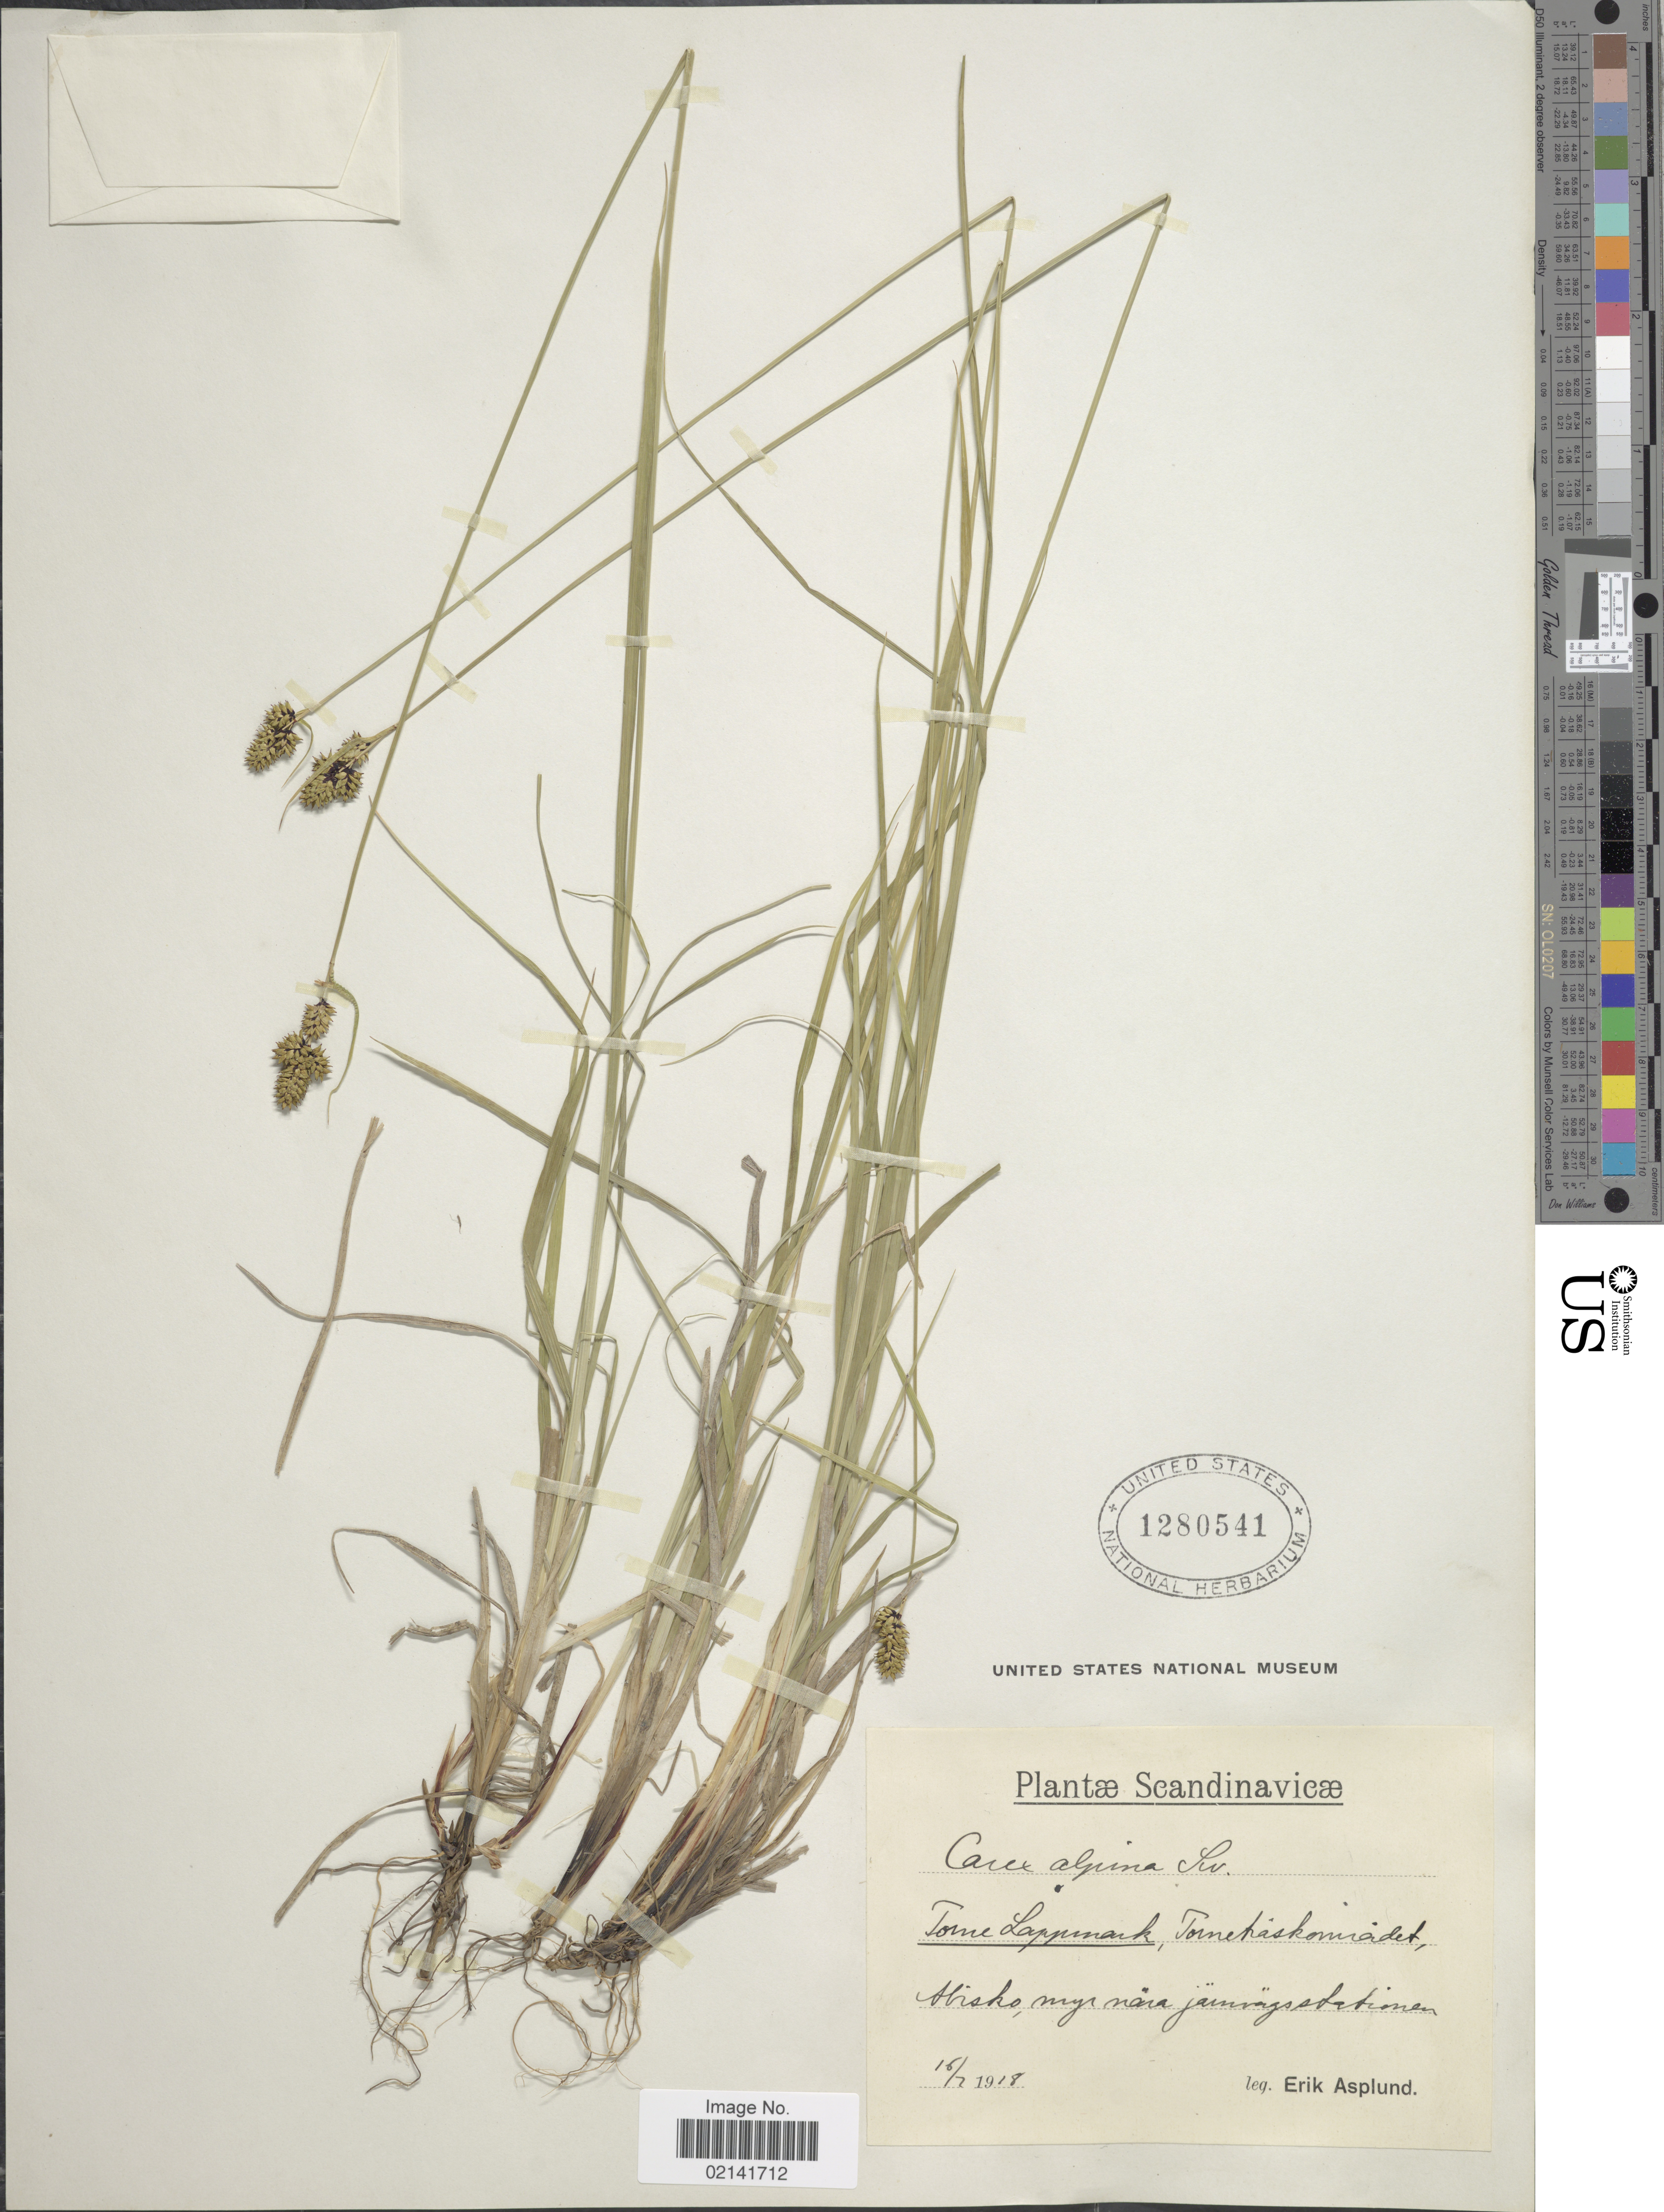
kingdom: Plantae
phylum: Tracheophyta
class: Liliopsida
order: Poales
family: Cyperaceae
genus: Carex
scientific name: Carex norvegica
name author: Retz.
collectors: E. Asplund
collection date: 1918-02-16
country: Sweden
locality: Scandinavicae, Torne Lappmark, Torneträskområdet, Abisko, myr nara järnvägsstationen.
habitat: myr nara järnvägsstationen.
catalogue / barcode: US 1280541